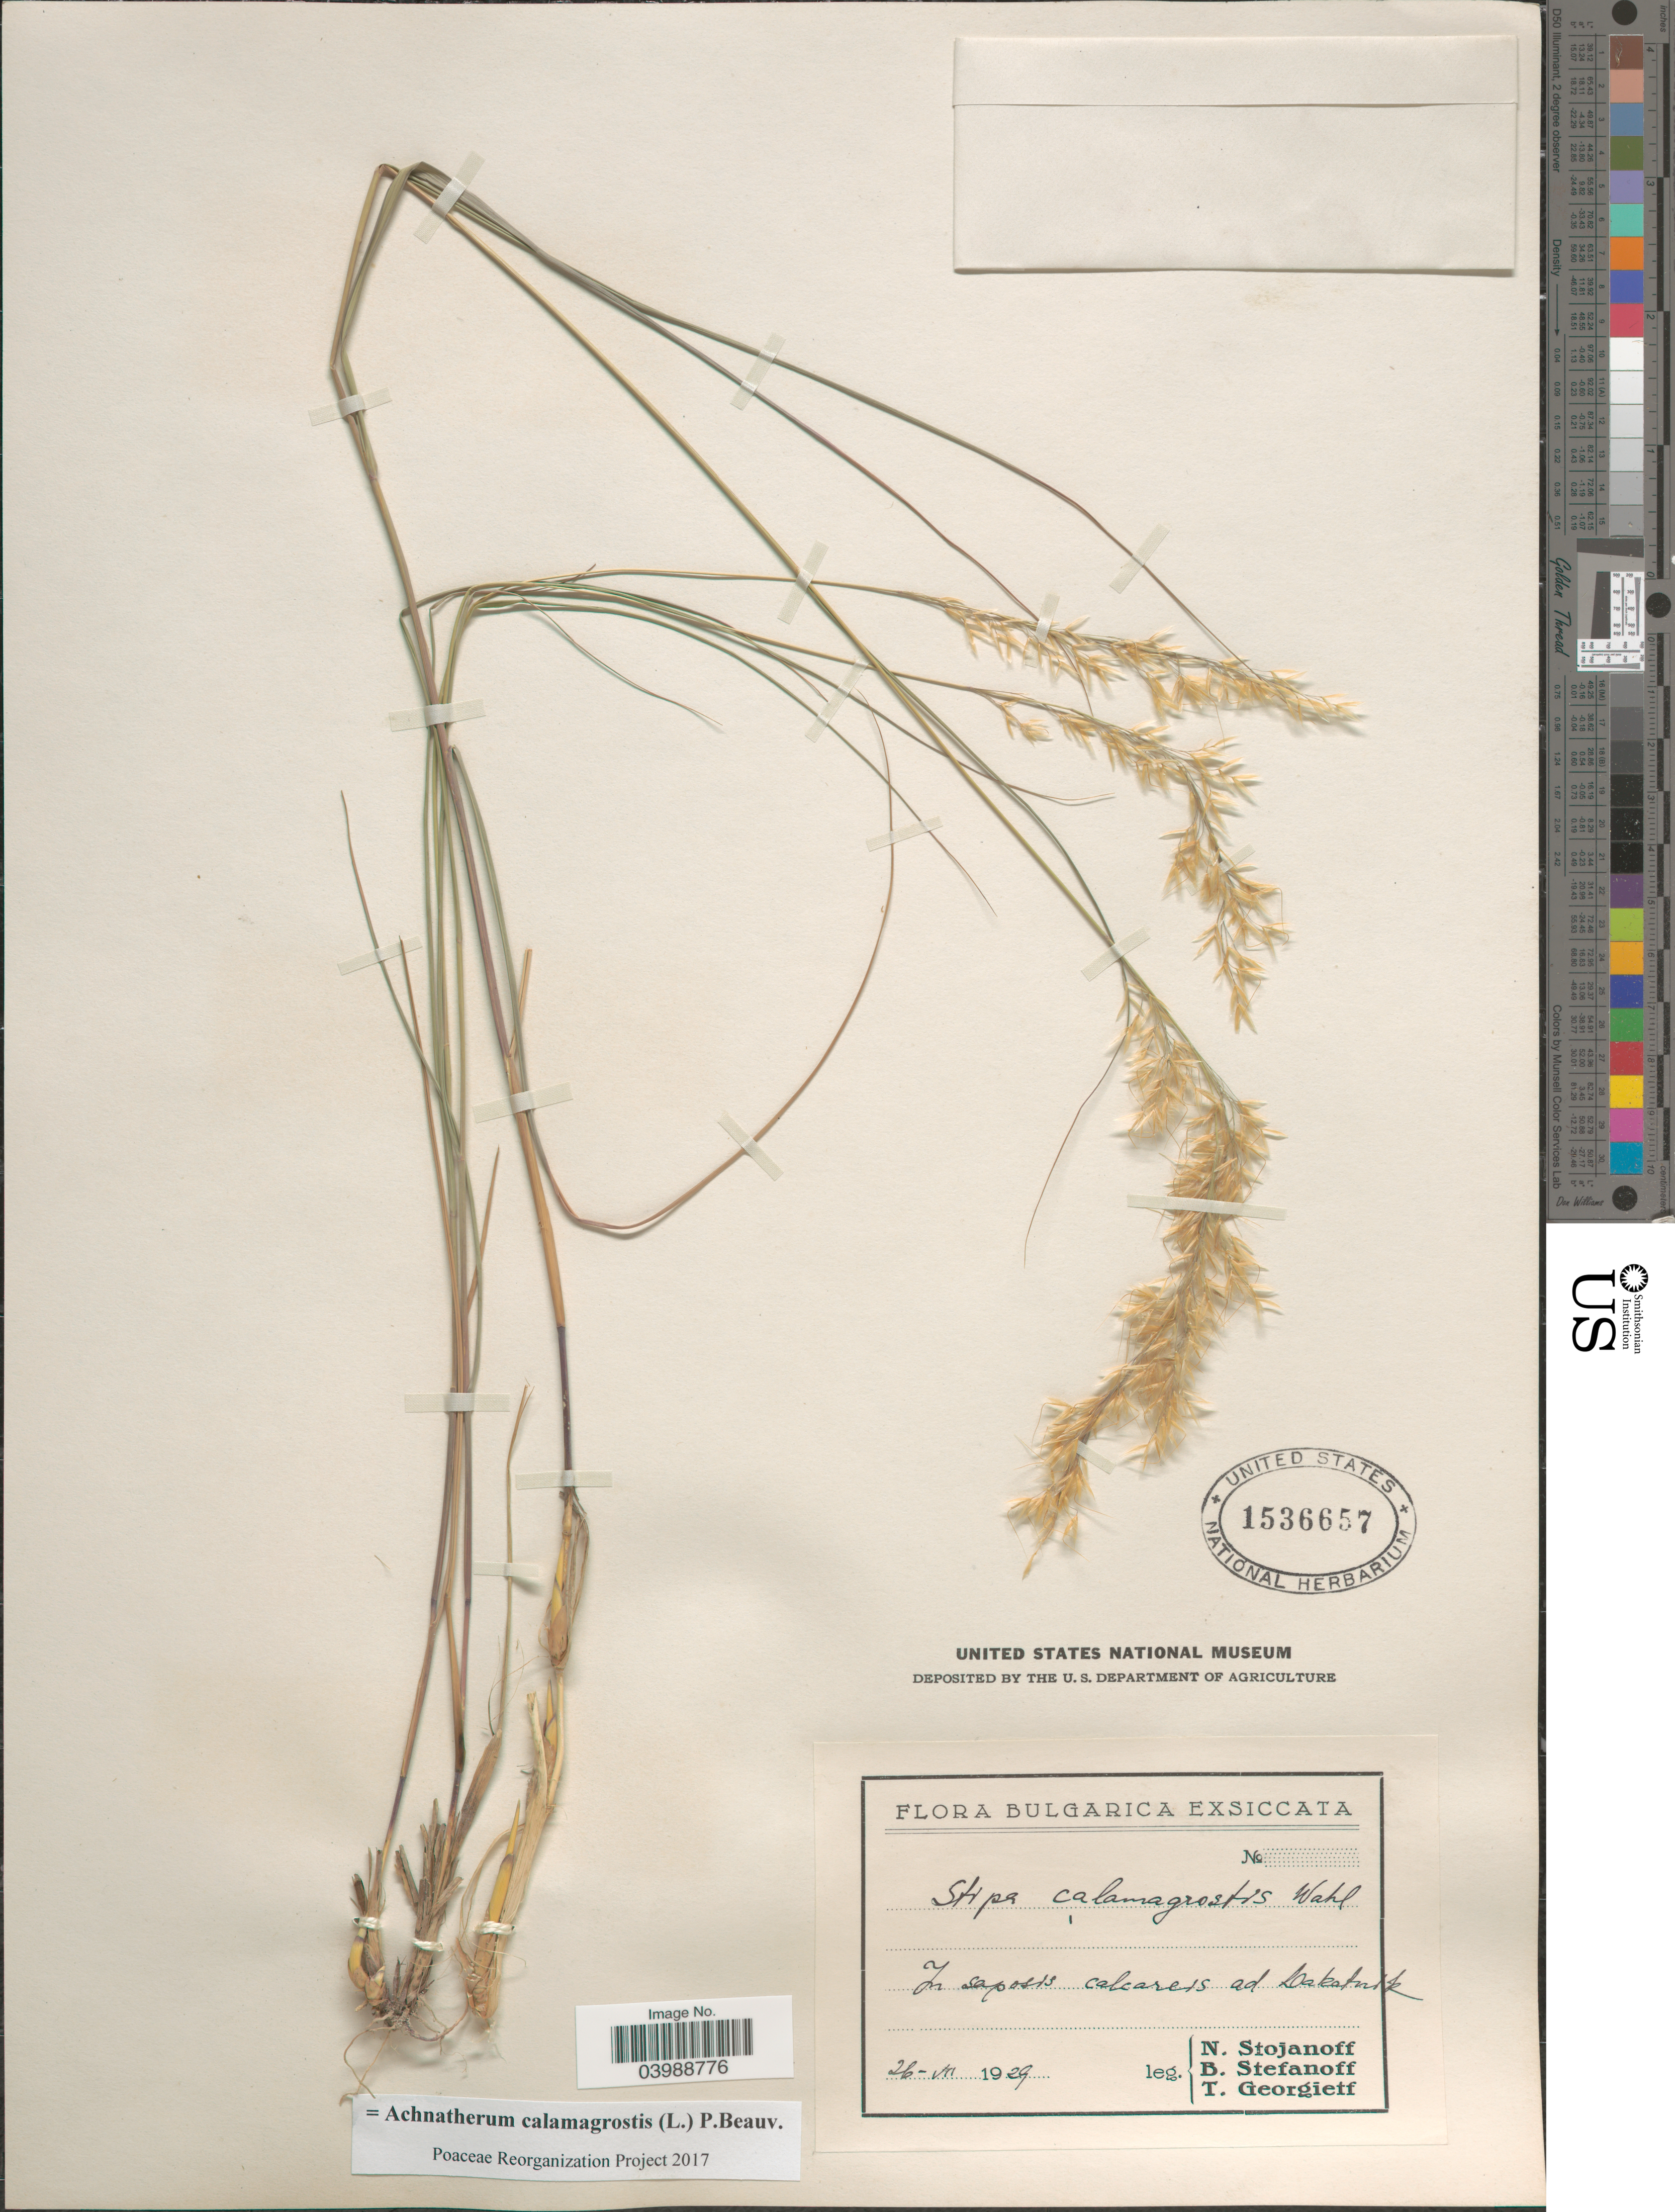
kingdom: Plantae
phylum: Tracheophyta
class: Liliopsida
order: Poales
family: Poaceae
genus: Achnatherum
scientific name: Achnatherum calamagrostis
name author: (L.) P. Beauv.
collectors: N. Stojanoff, B. Stefanoff & T. Georgieff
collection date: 1929-07-26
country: Bulgaria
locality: Bulgarica. In saposis calcareis ad Lakatnik.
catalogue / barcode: US 1536657